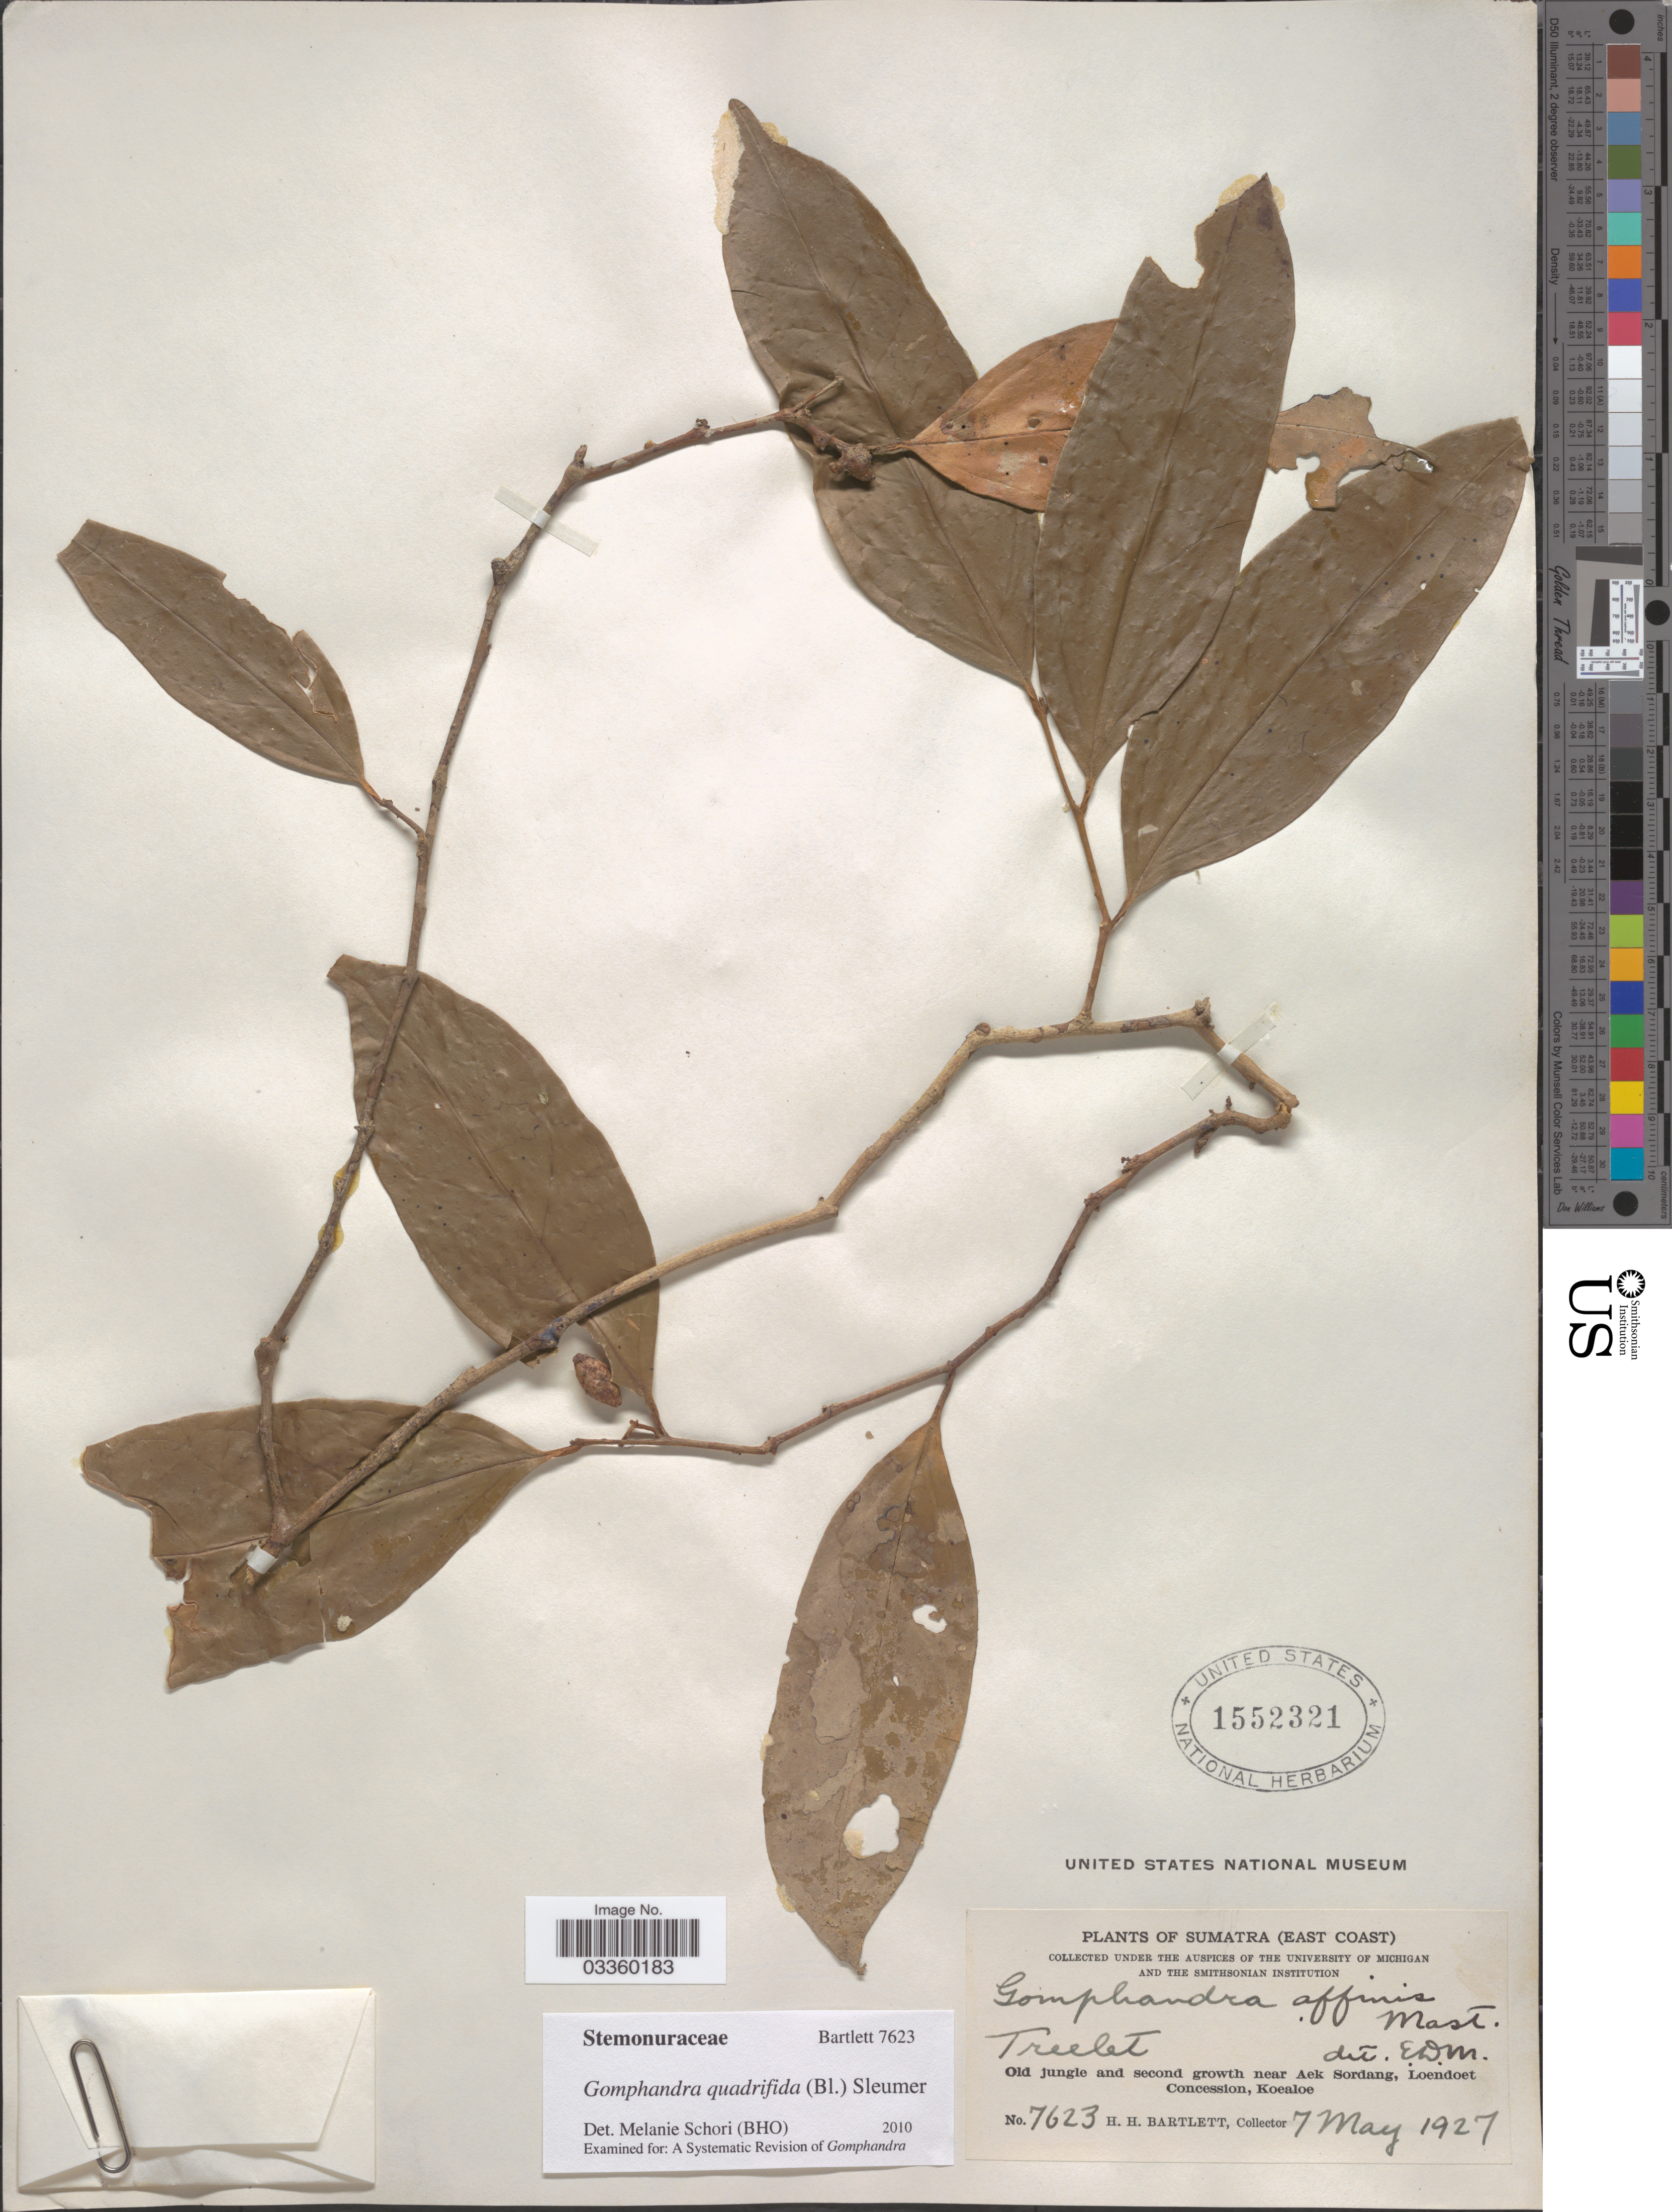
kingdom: Plantae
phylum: Tracheophyta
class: Magnoliopsida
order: Cardiopteridales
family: Stemonuraceae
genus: Gomphandra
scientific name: Gomphandra quadrifida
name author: (Blume) Sleumer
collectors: H. H. Bartlett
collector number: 7623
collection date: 1927-05-07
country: Indonesia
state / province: Sumatra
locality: (East Coast). Old jungle and second growth near Aek Sordang, Loendoet Concession, Koealoe.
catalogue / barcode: US 1552321